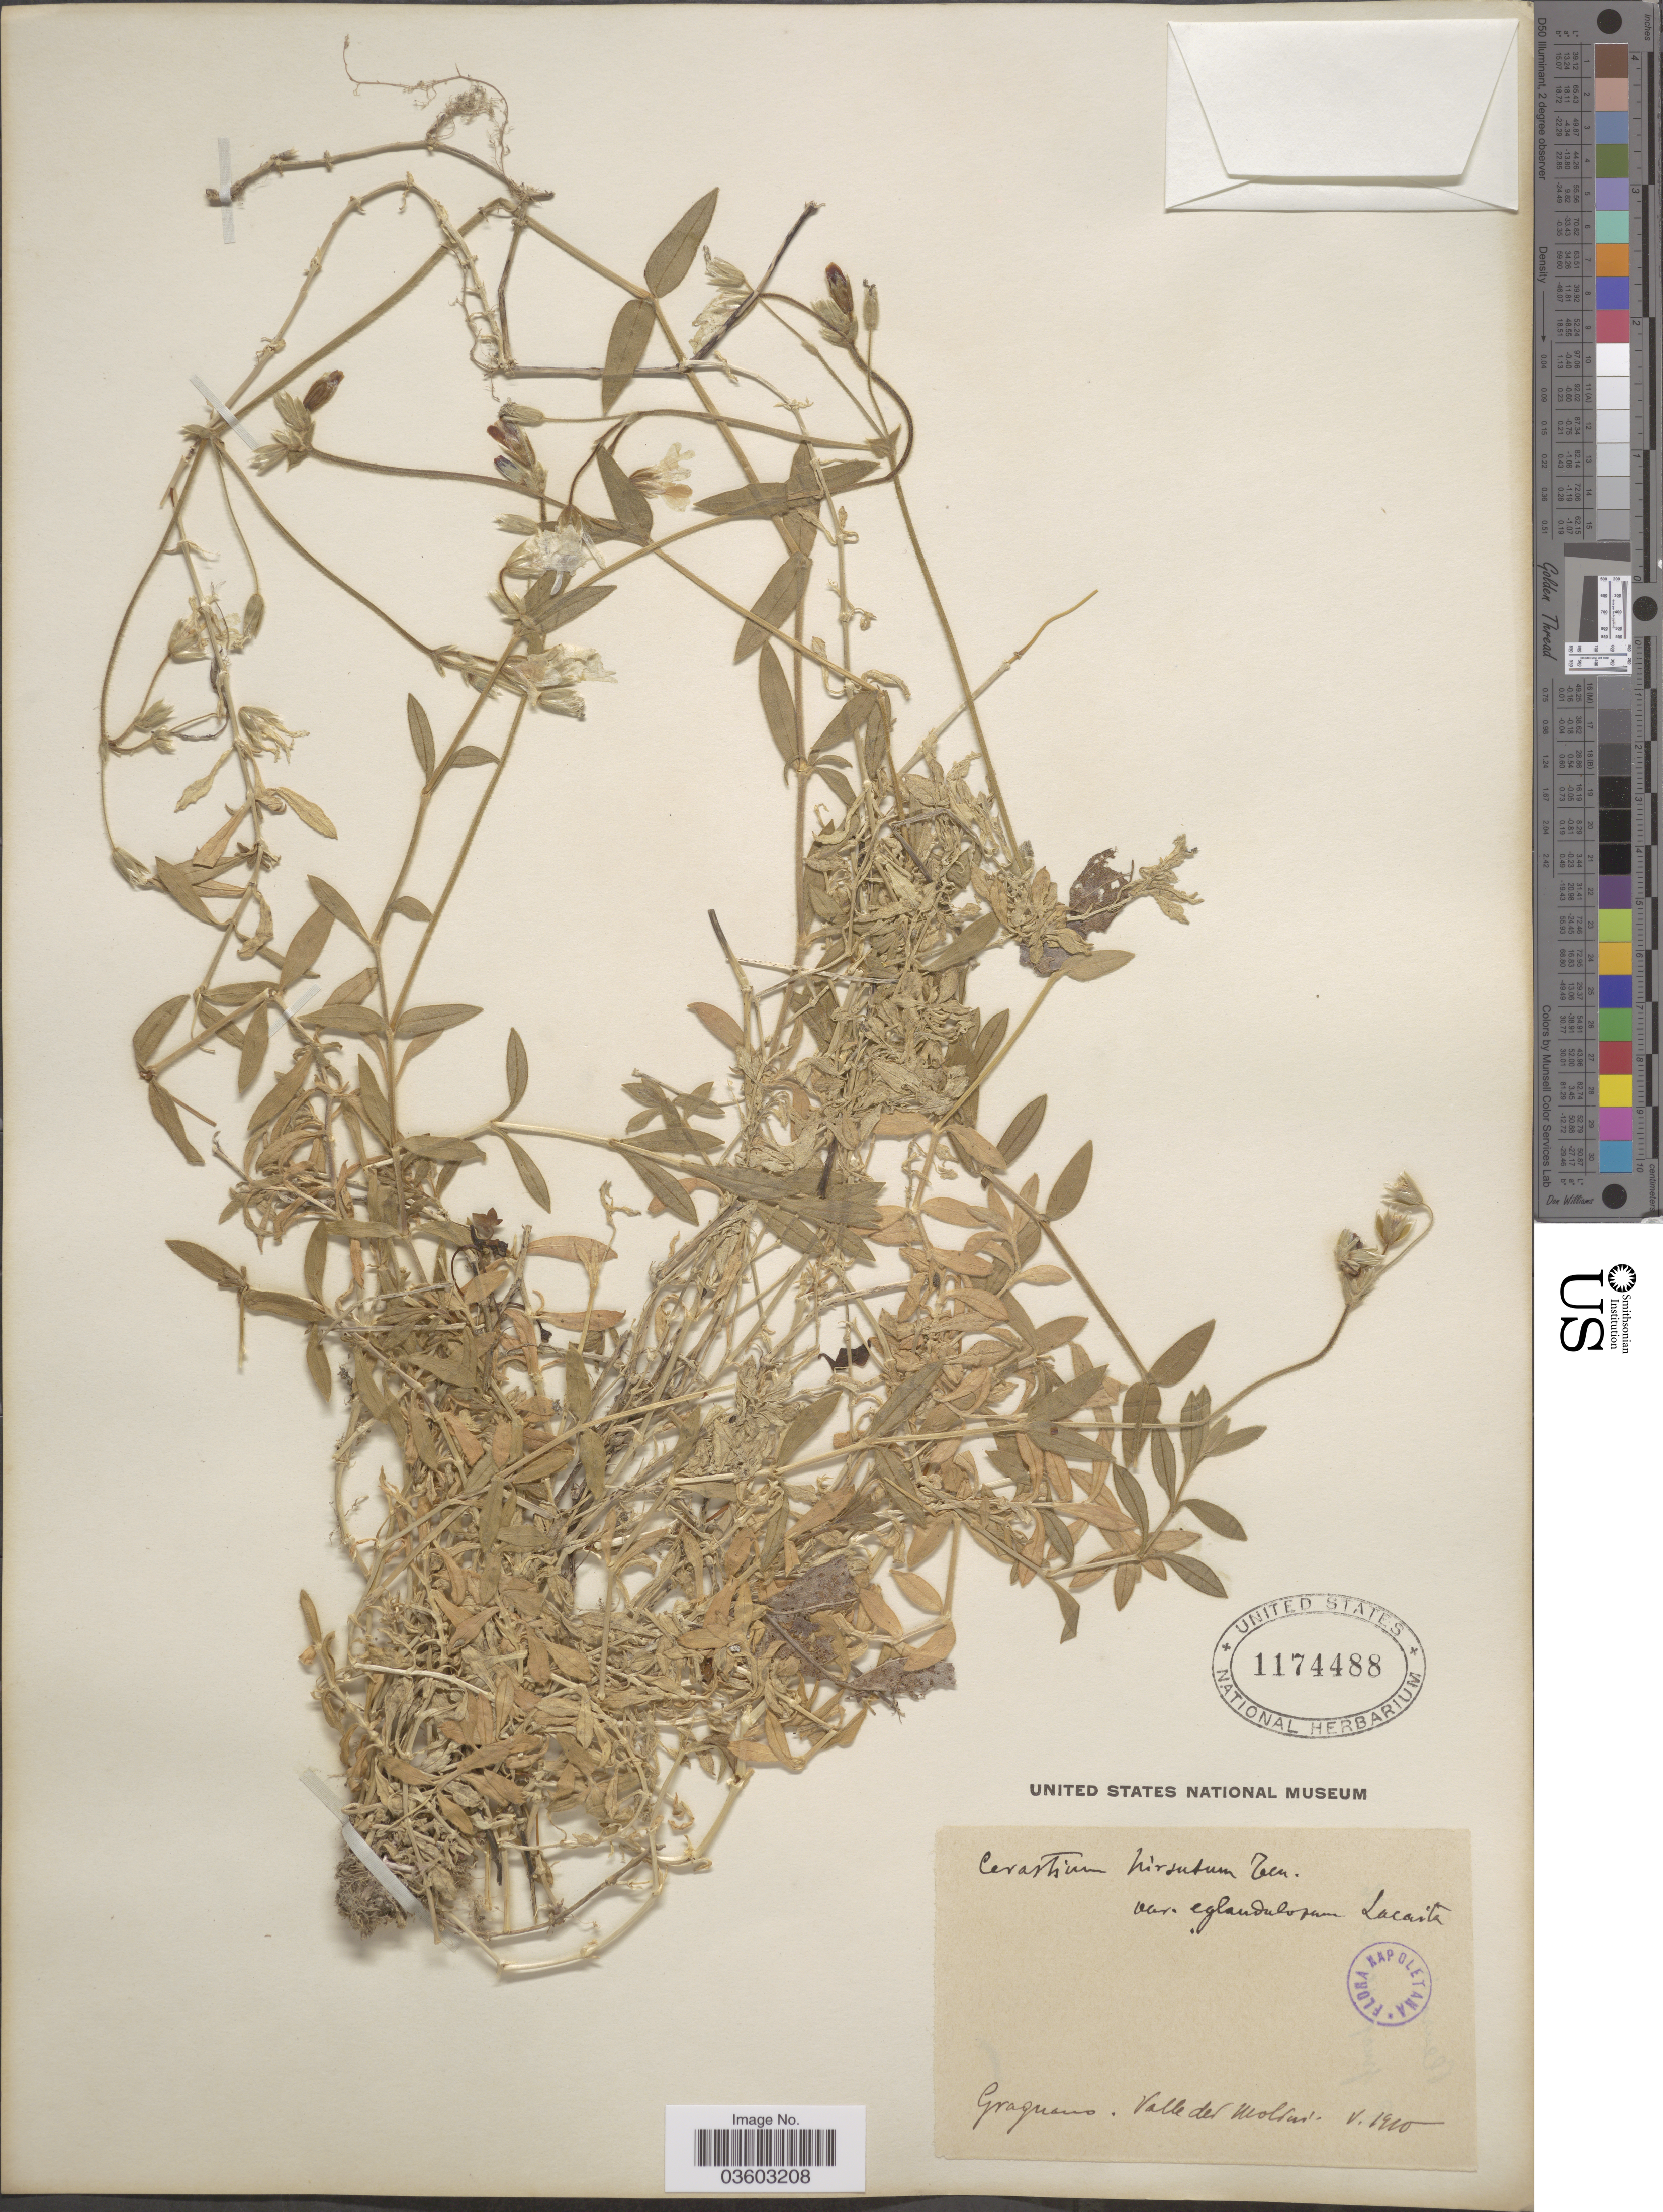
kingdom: Plantae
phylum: Tracheophyta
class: Magnoliopsida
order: Caryophyllales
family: Caryophyllaceae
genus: Cerastium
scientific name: Cerastium hirsutum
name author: Muhl.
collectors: Gragnano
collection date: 1910-05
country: Italy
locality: Napoletana. Valle del Mollur [interpreted].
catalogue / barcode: US 1174488